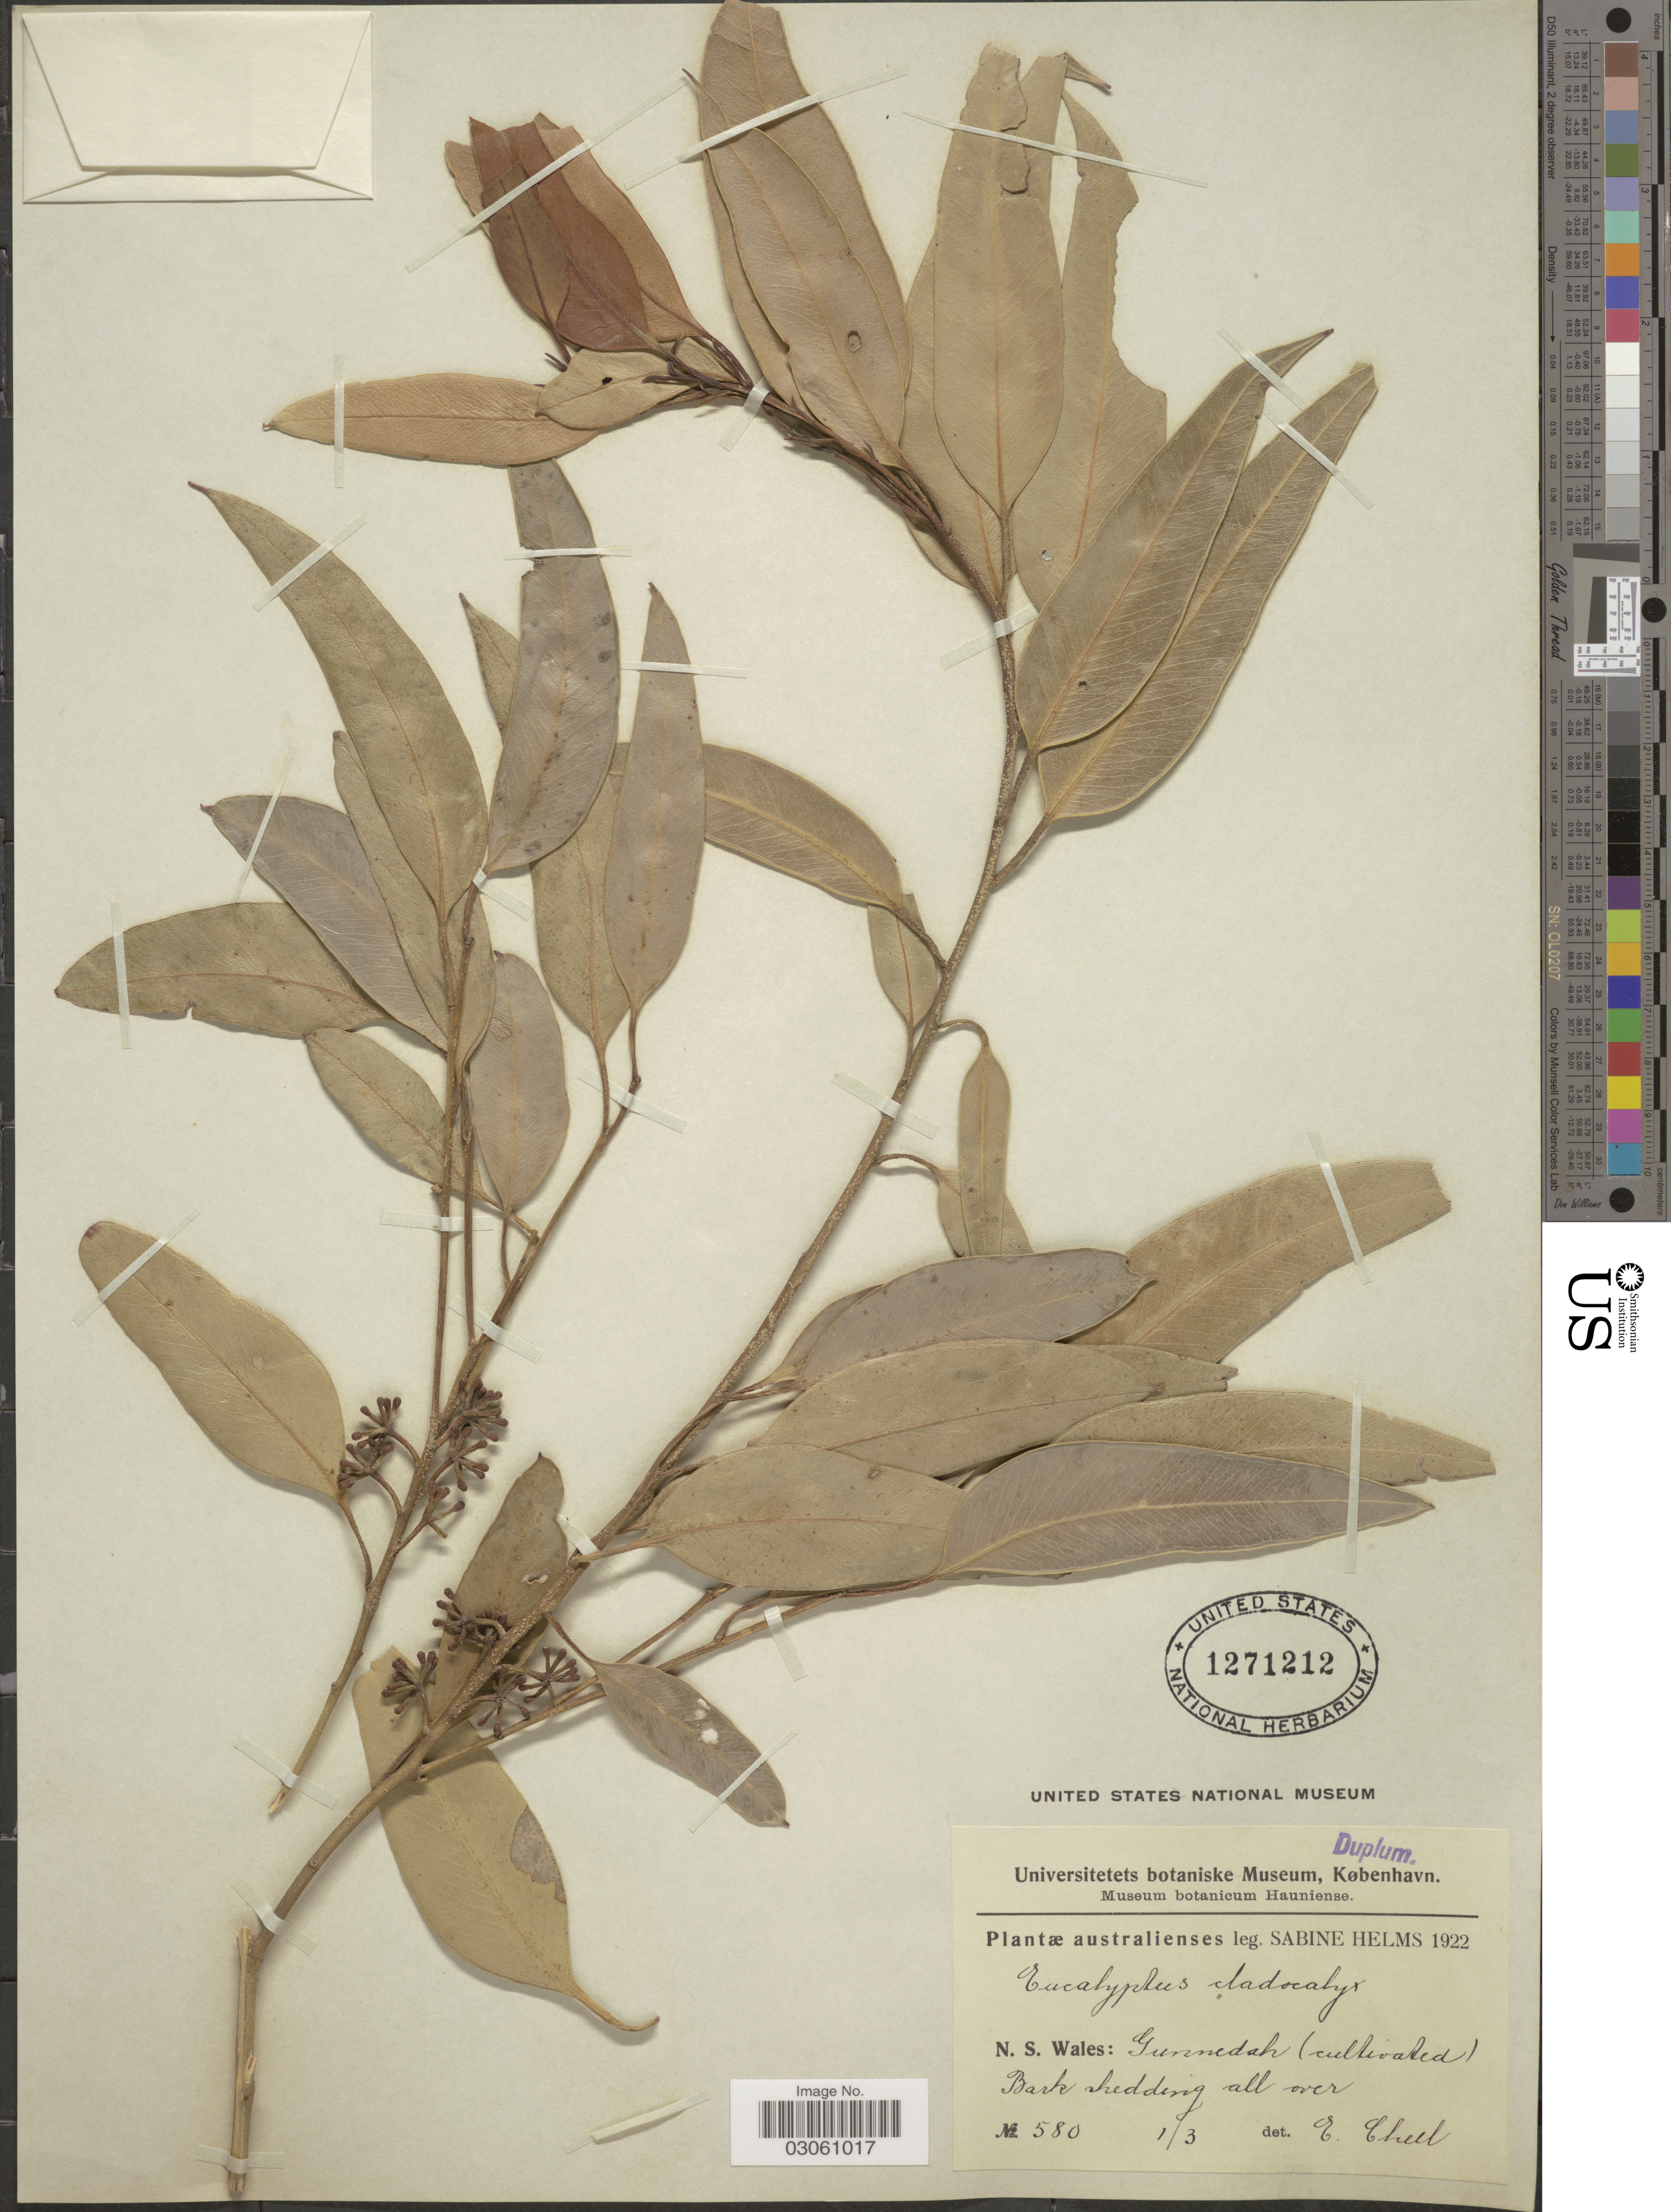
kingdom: Plantae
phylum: Tracheophyta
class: Magnoliopsida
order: Myrtales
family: Myrtaceae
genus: Eucalyptus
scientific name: Eucalyptus cladocalyx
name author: F. Muell.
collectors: S. Helms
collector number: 580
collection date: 1922-03-01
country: Australia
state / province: New South Wales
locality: Gunnedah, Bark shedding all over.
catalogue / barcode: US 1271212